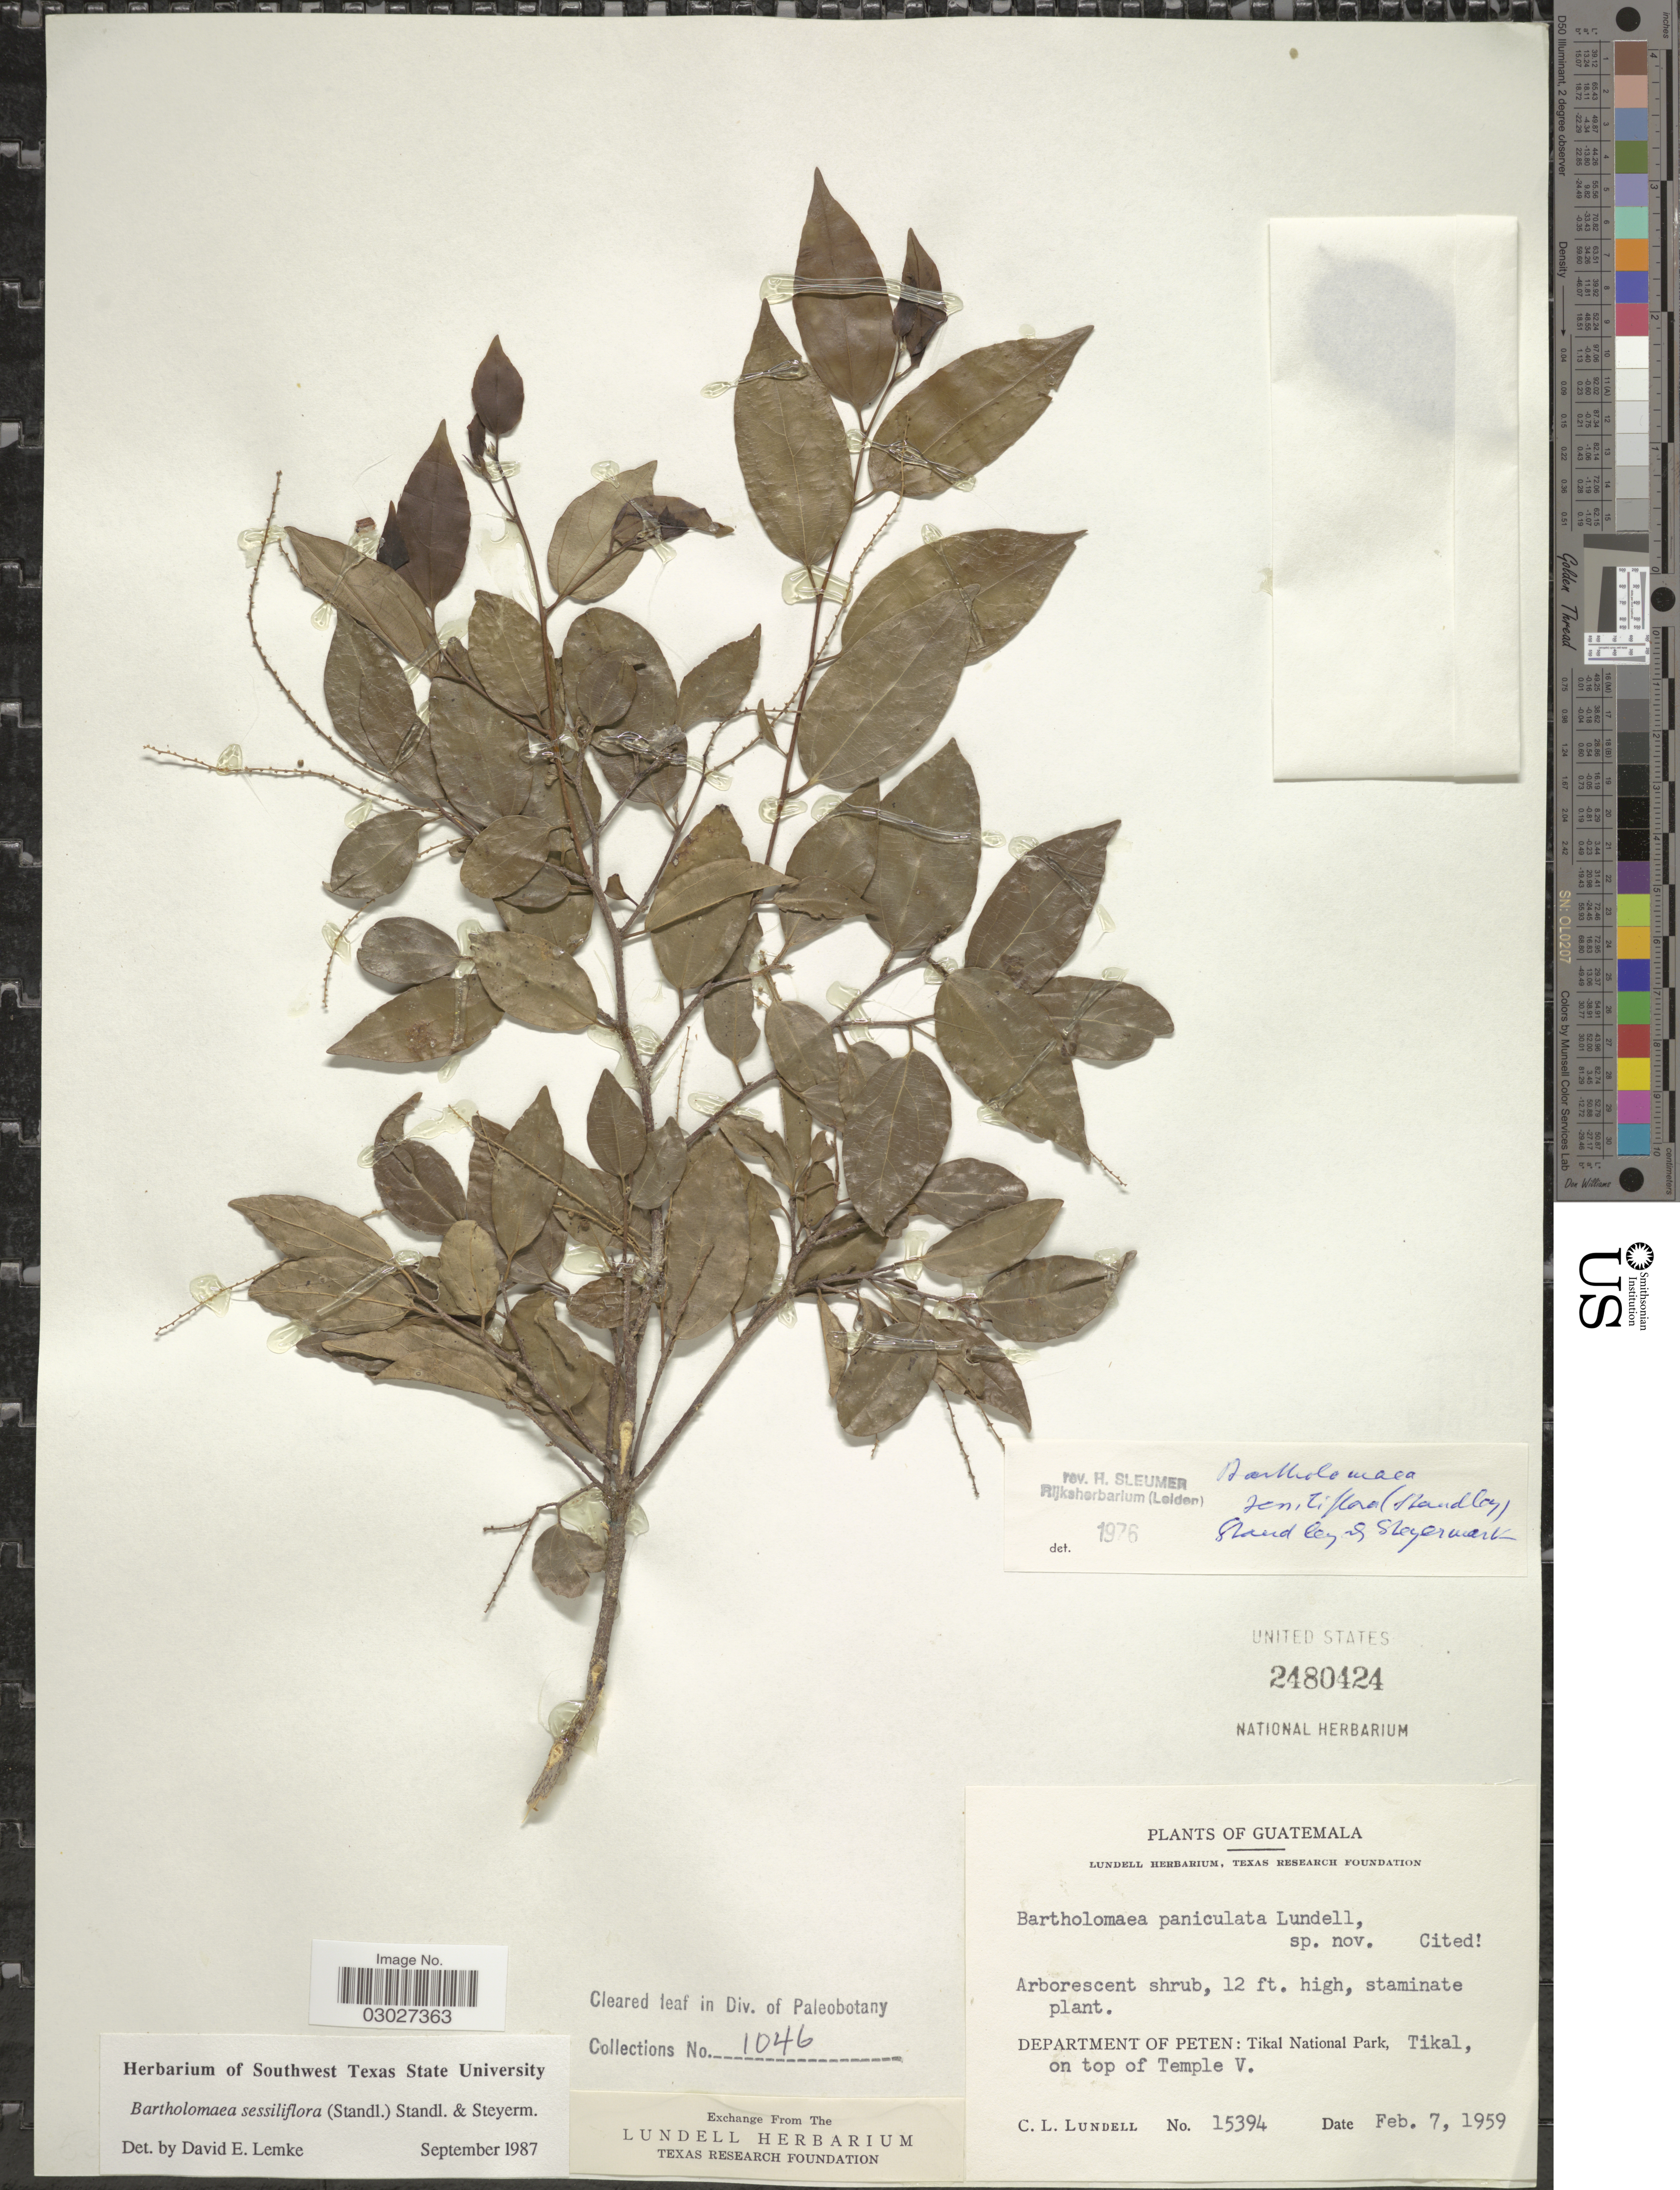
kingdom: Plantae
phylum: Tracheophyta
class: Magnoliopsida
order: Malpighiales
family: Salicaceae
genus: Bartholomaea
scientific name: Bartholomaea sessiliflora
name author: (Standl.) Standl. & Steyerm.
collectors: C. L. Lundell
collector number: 15394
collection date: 1959-02-07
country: Guatemala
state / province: El Petén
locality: Department of Peten: Tikal National Park, Tikal, on top of Temple V.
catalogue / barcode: US 2480424